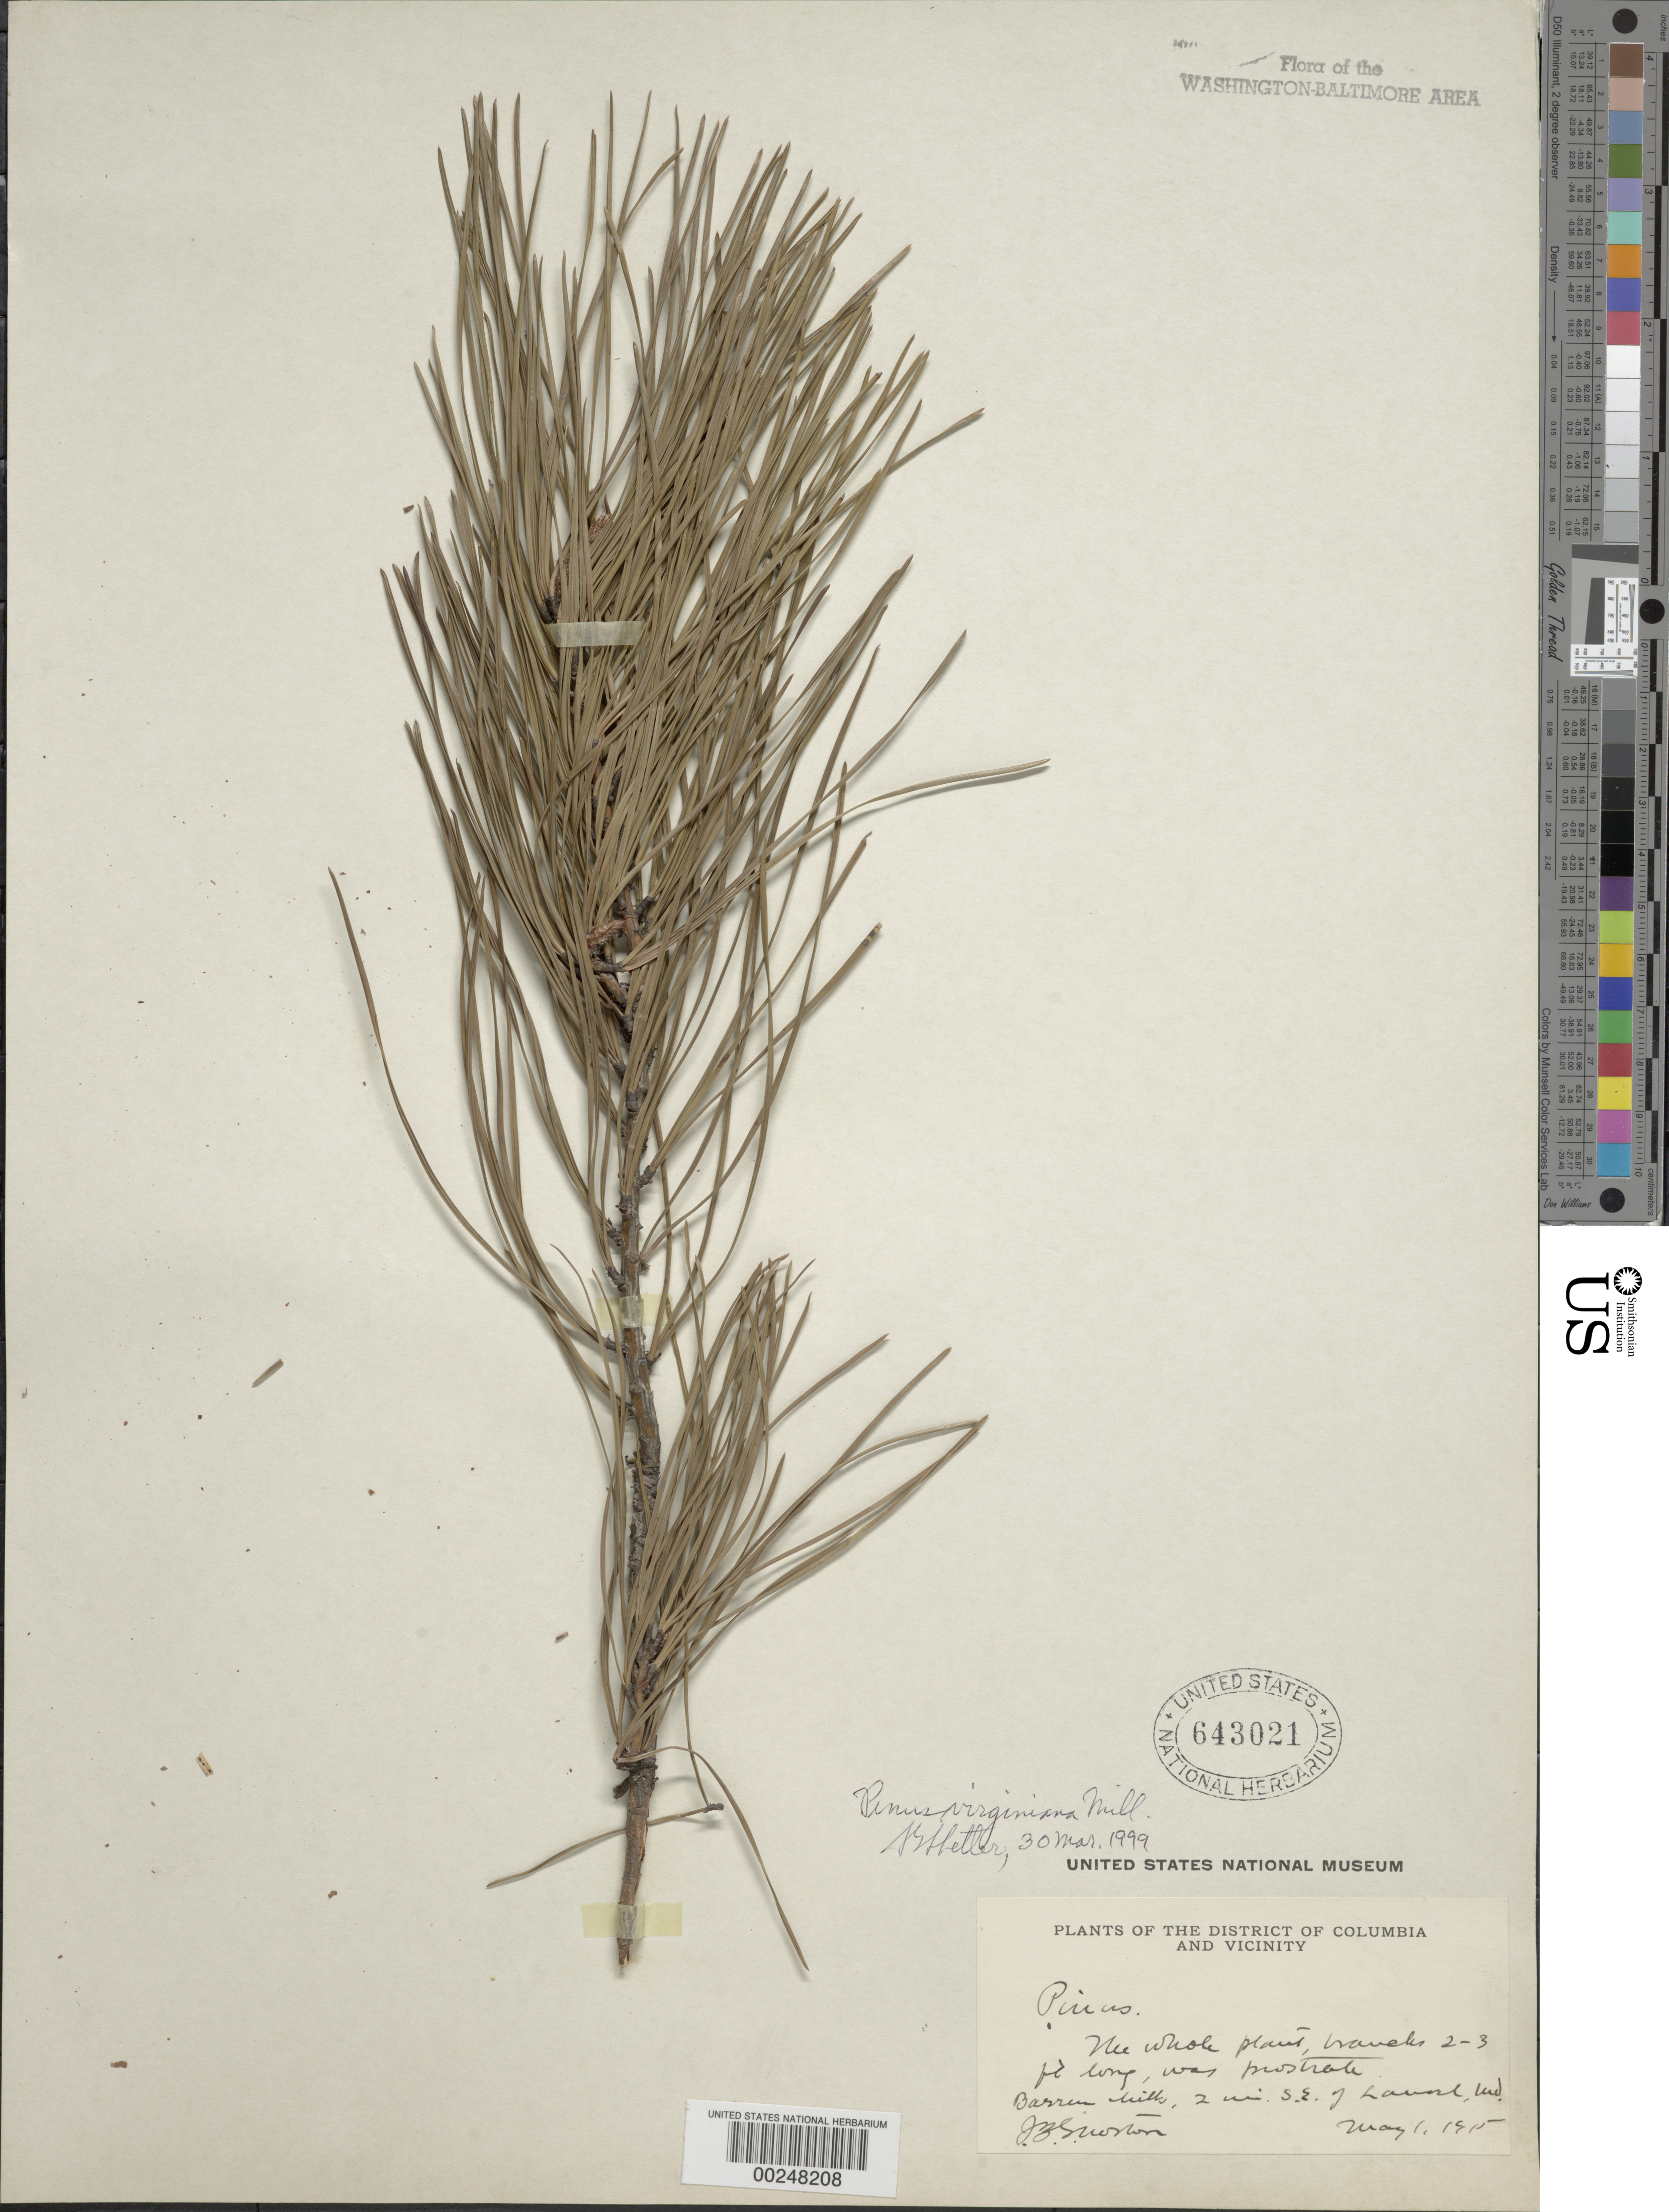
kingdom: Plantae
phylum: Tracheophyta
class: Pinopsida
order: Pinales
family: Pinaceae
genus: Pinus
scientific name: Pinus virginiana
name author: Mill.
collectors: J. Norton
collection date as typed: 01 May 1915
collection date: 1915-05-01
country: United States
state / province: Maryland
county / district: Prince George's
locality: Southeast of Laurel, Barren Mills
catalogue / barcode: US 643021